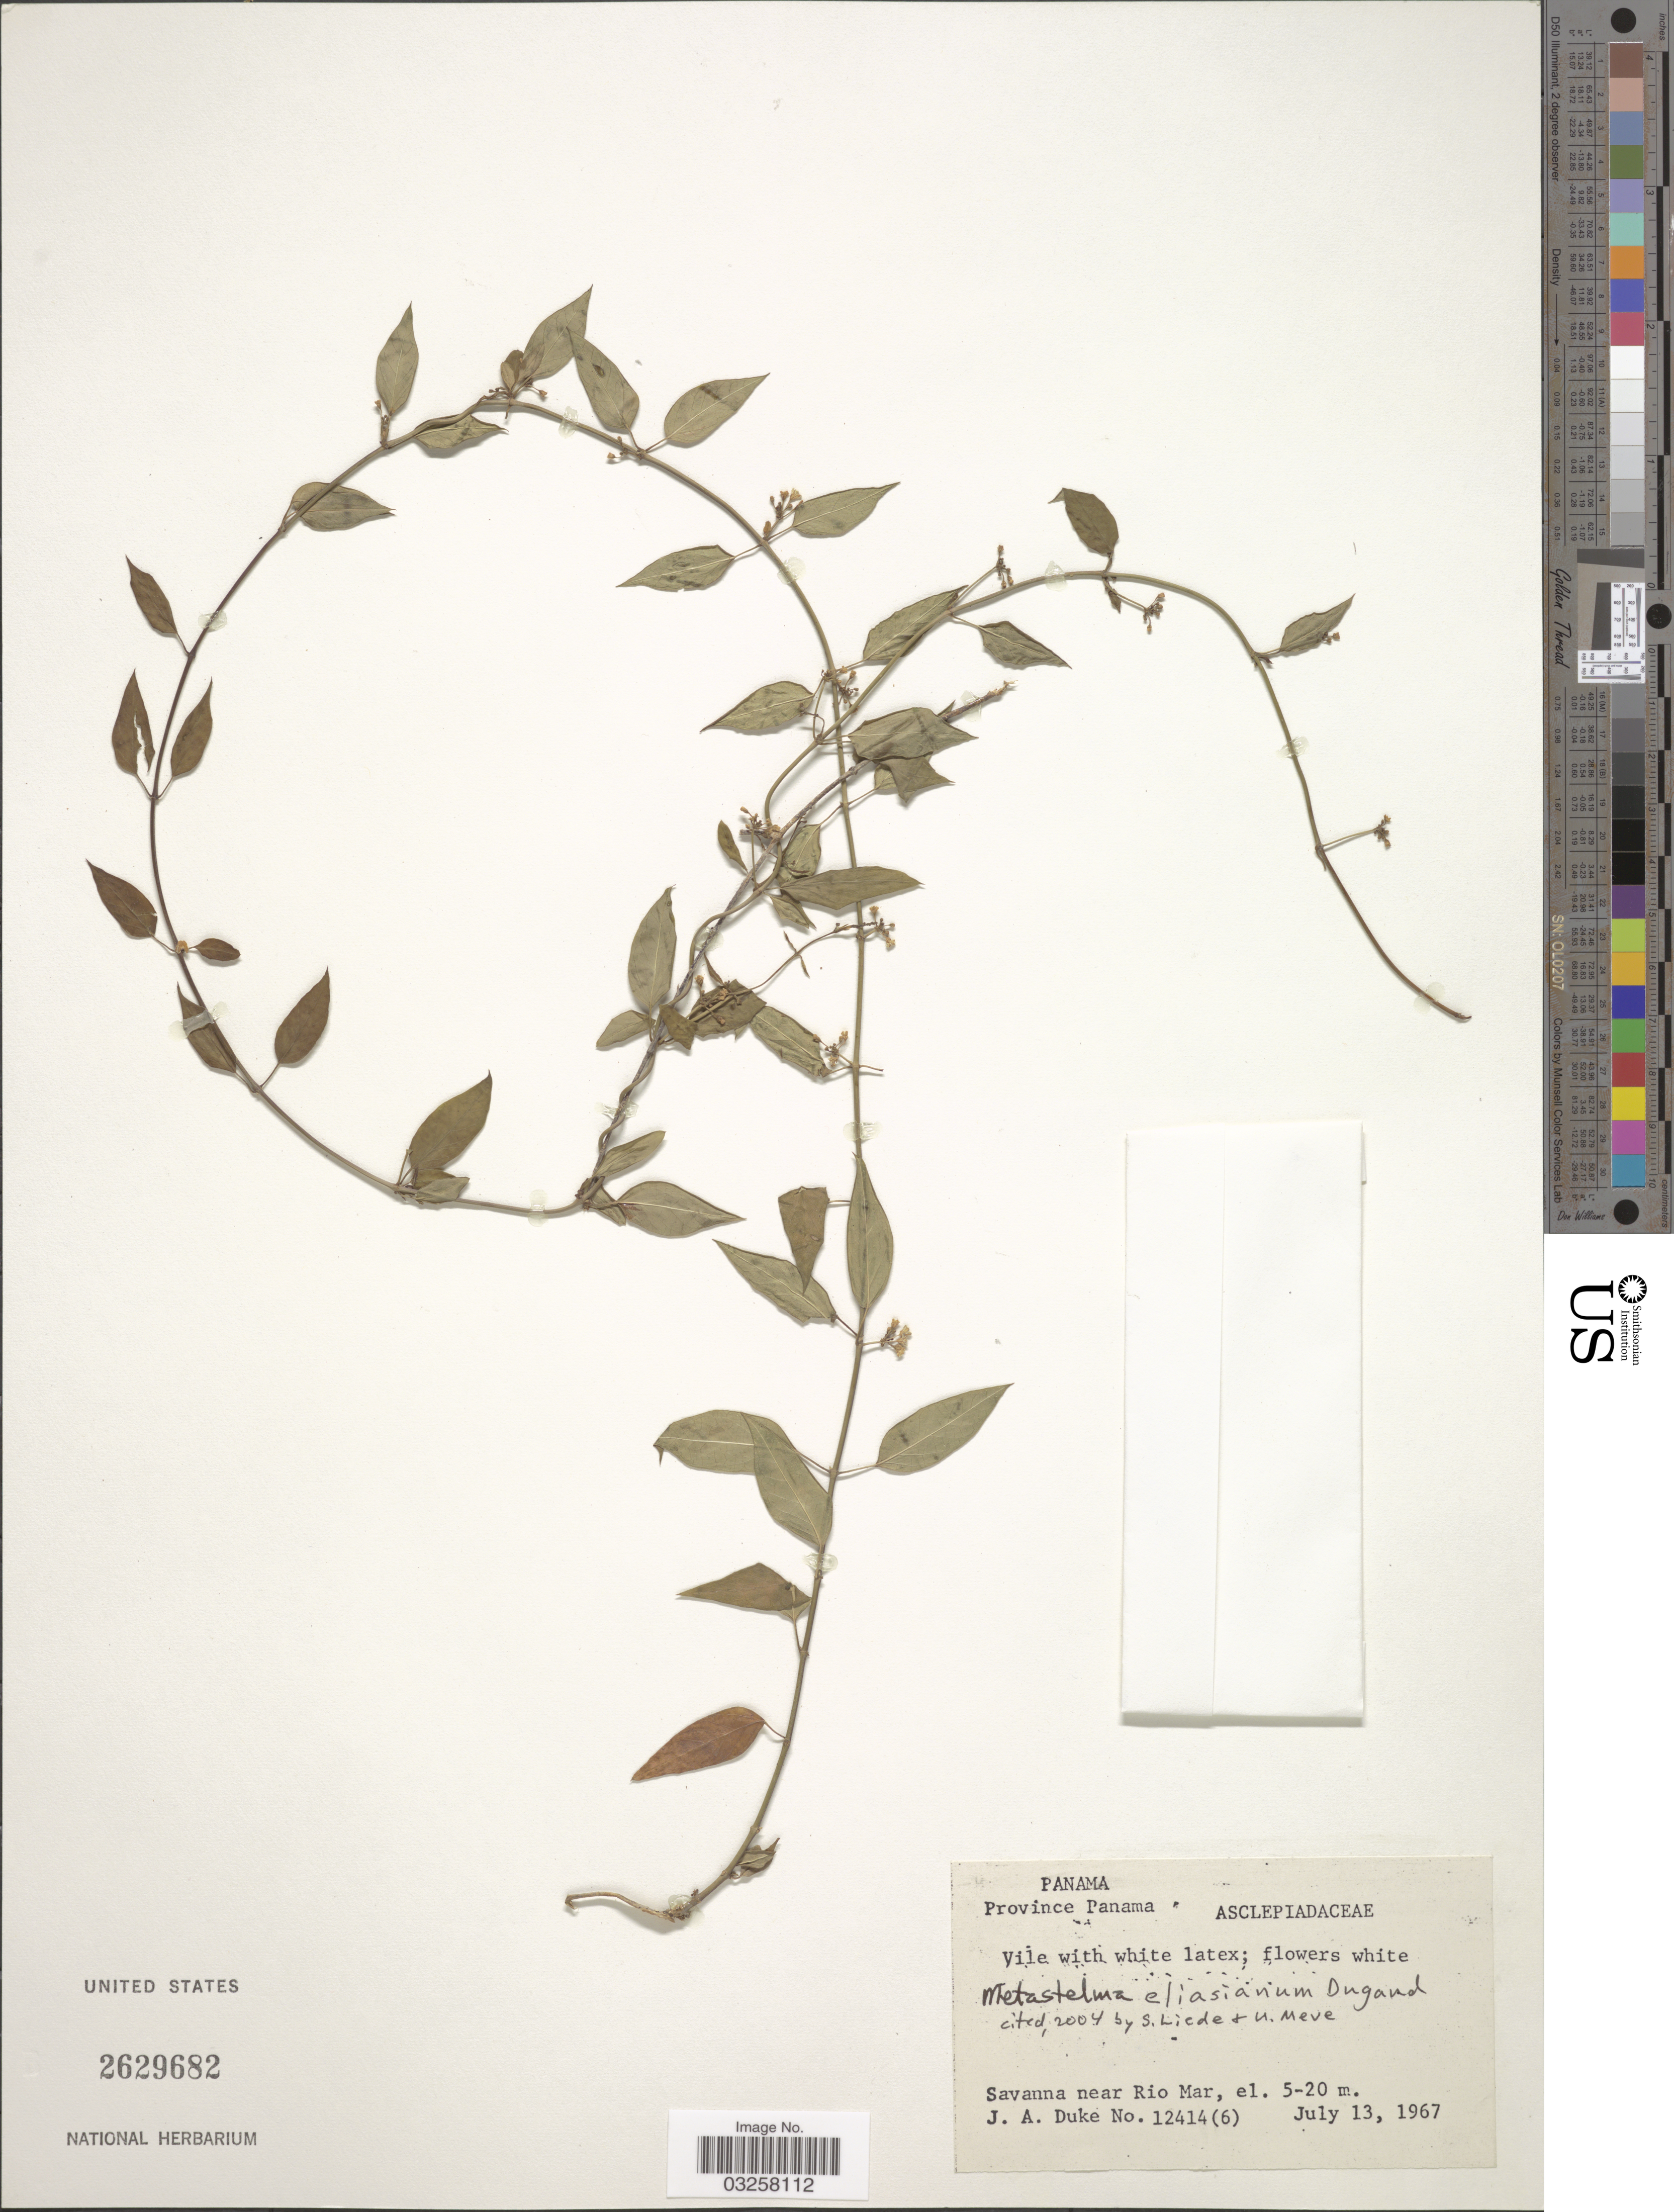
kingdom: Plantae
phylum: Tracheophyta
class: Magnoliopsida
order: Gentianales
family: Apocynaceae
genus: Metastelma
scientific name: Metastelma eliasianum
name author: Dugand G.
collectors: J. A. Duke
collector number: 12414(6)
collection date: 1967-07-13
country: Panama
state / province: Panamá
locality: Savanna near Rio Mar.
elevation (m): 5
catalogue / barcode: US 2629682